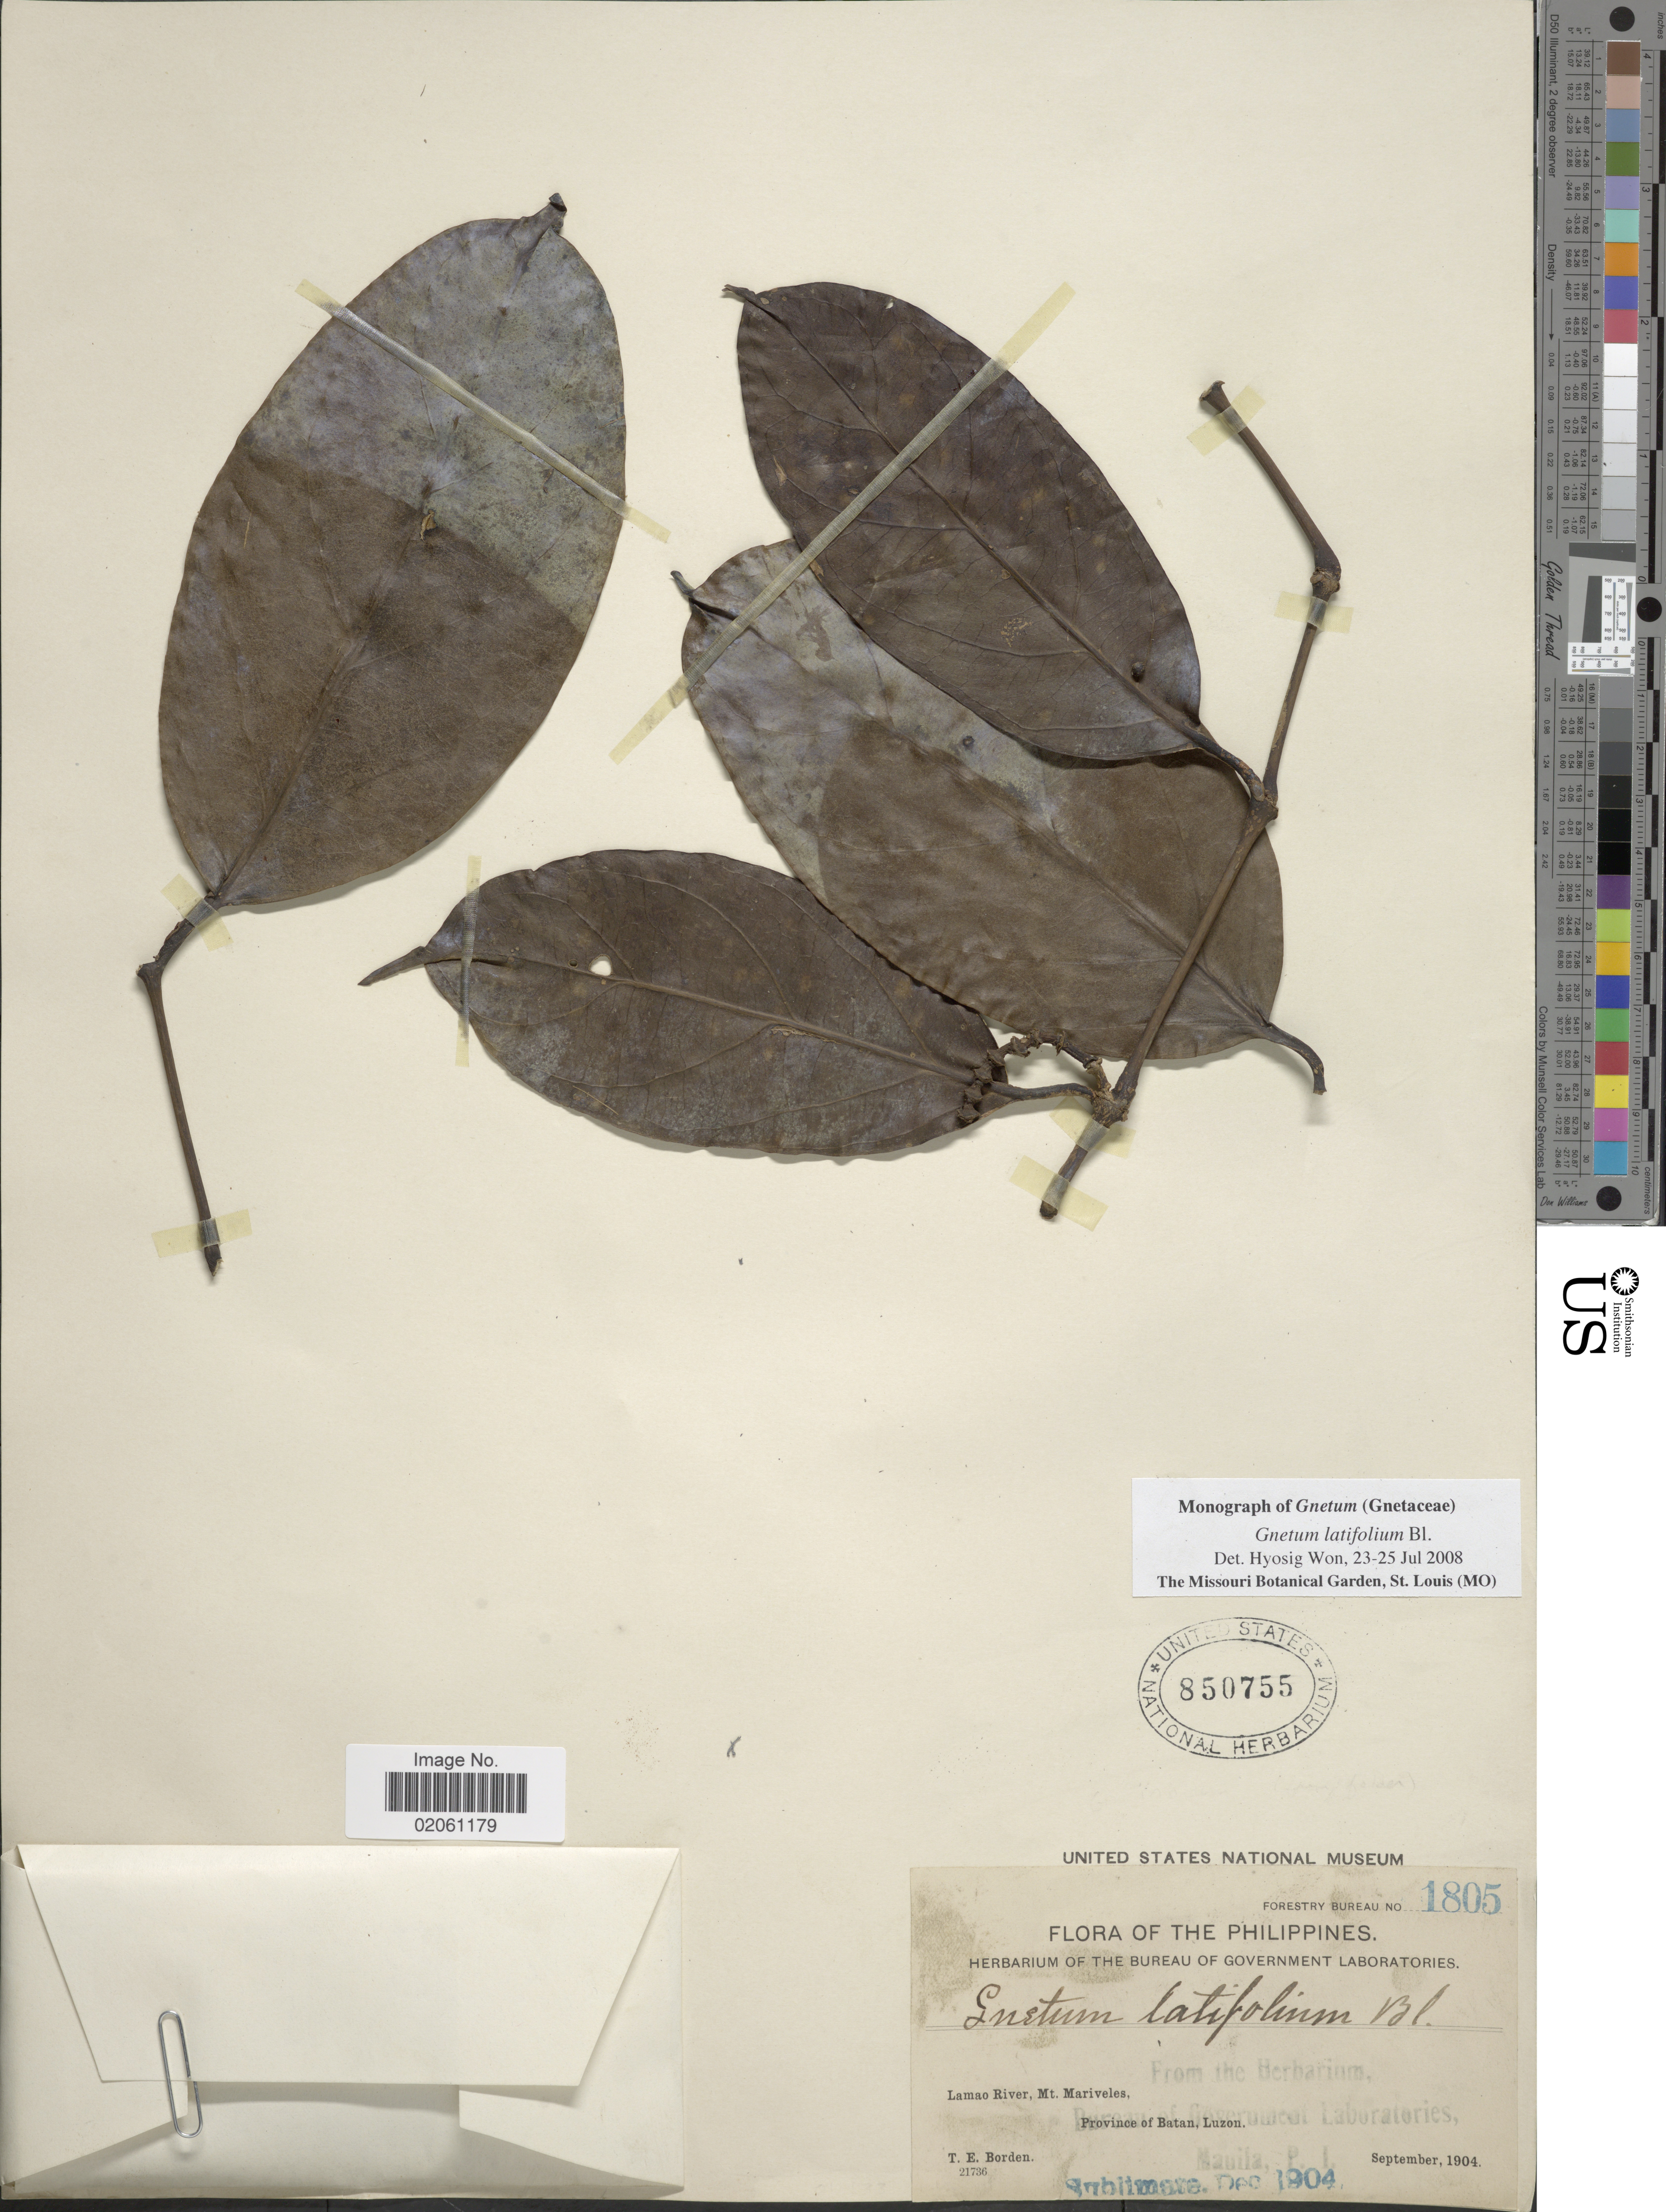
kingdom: Plantae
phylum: Tracheophyta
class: Gnetopsida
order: Gnetales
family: Gnetaceae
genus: Gnetum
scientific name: Gnetum indicum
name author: (Lour.) Merr.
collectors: T. E. Borden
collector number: Forestry Bureau 1805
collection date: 1904-09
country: Philippines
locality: Lamao River, Mt. Mariveles, Province of Bataan, Luzon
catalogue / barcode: US 850755